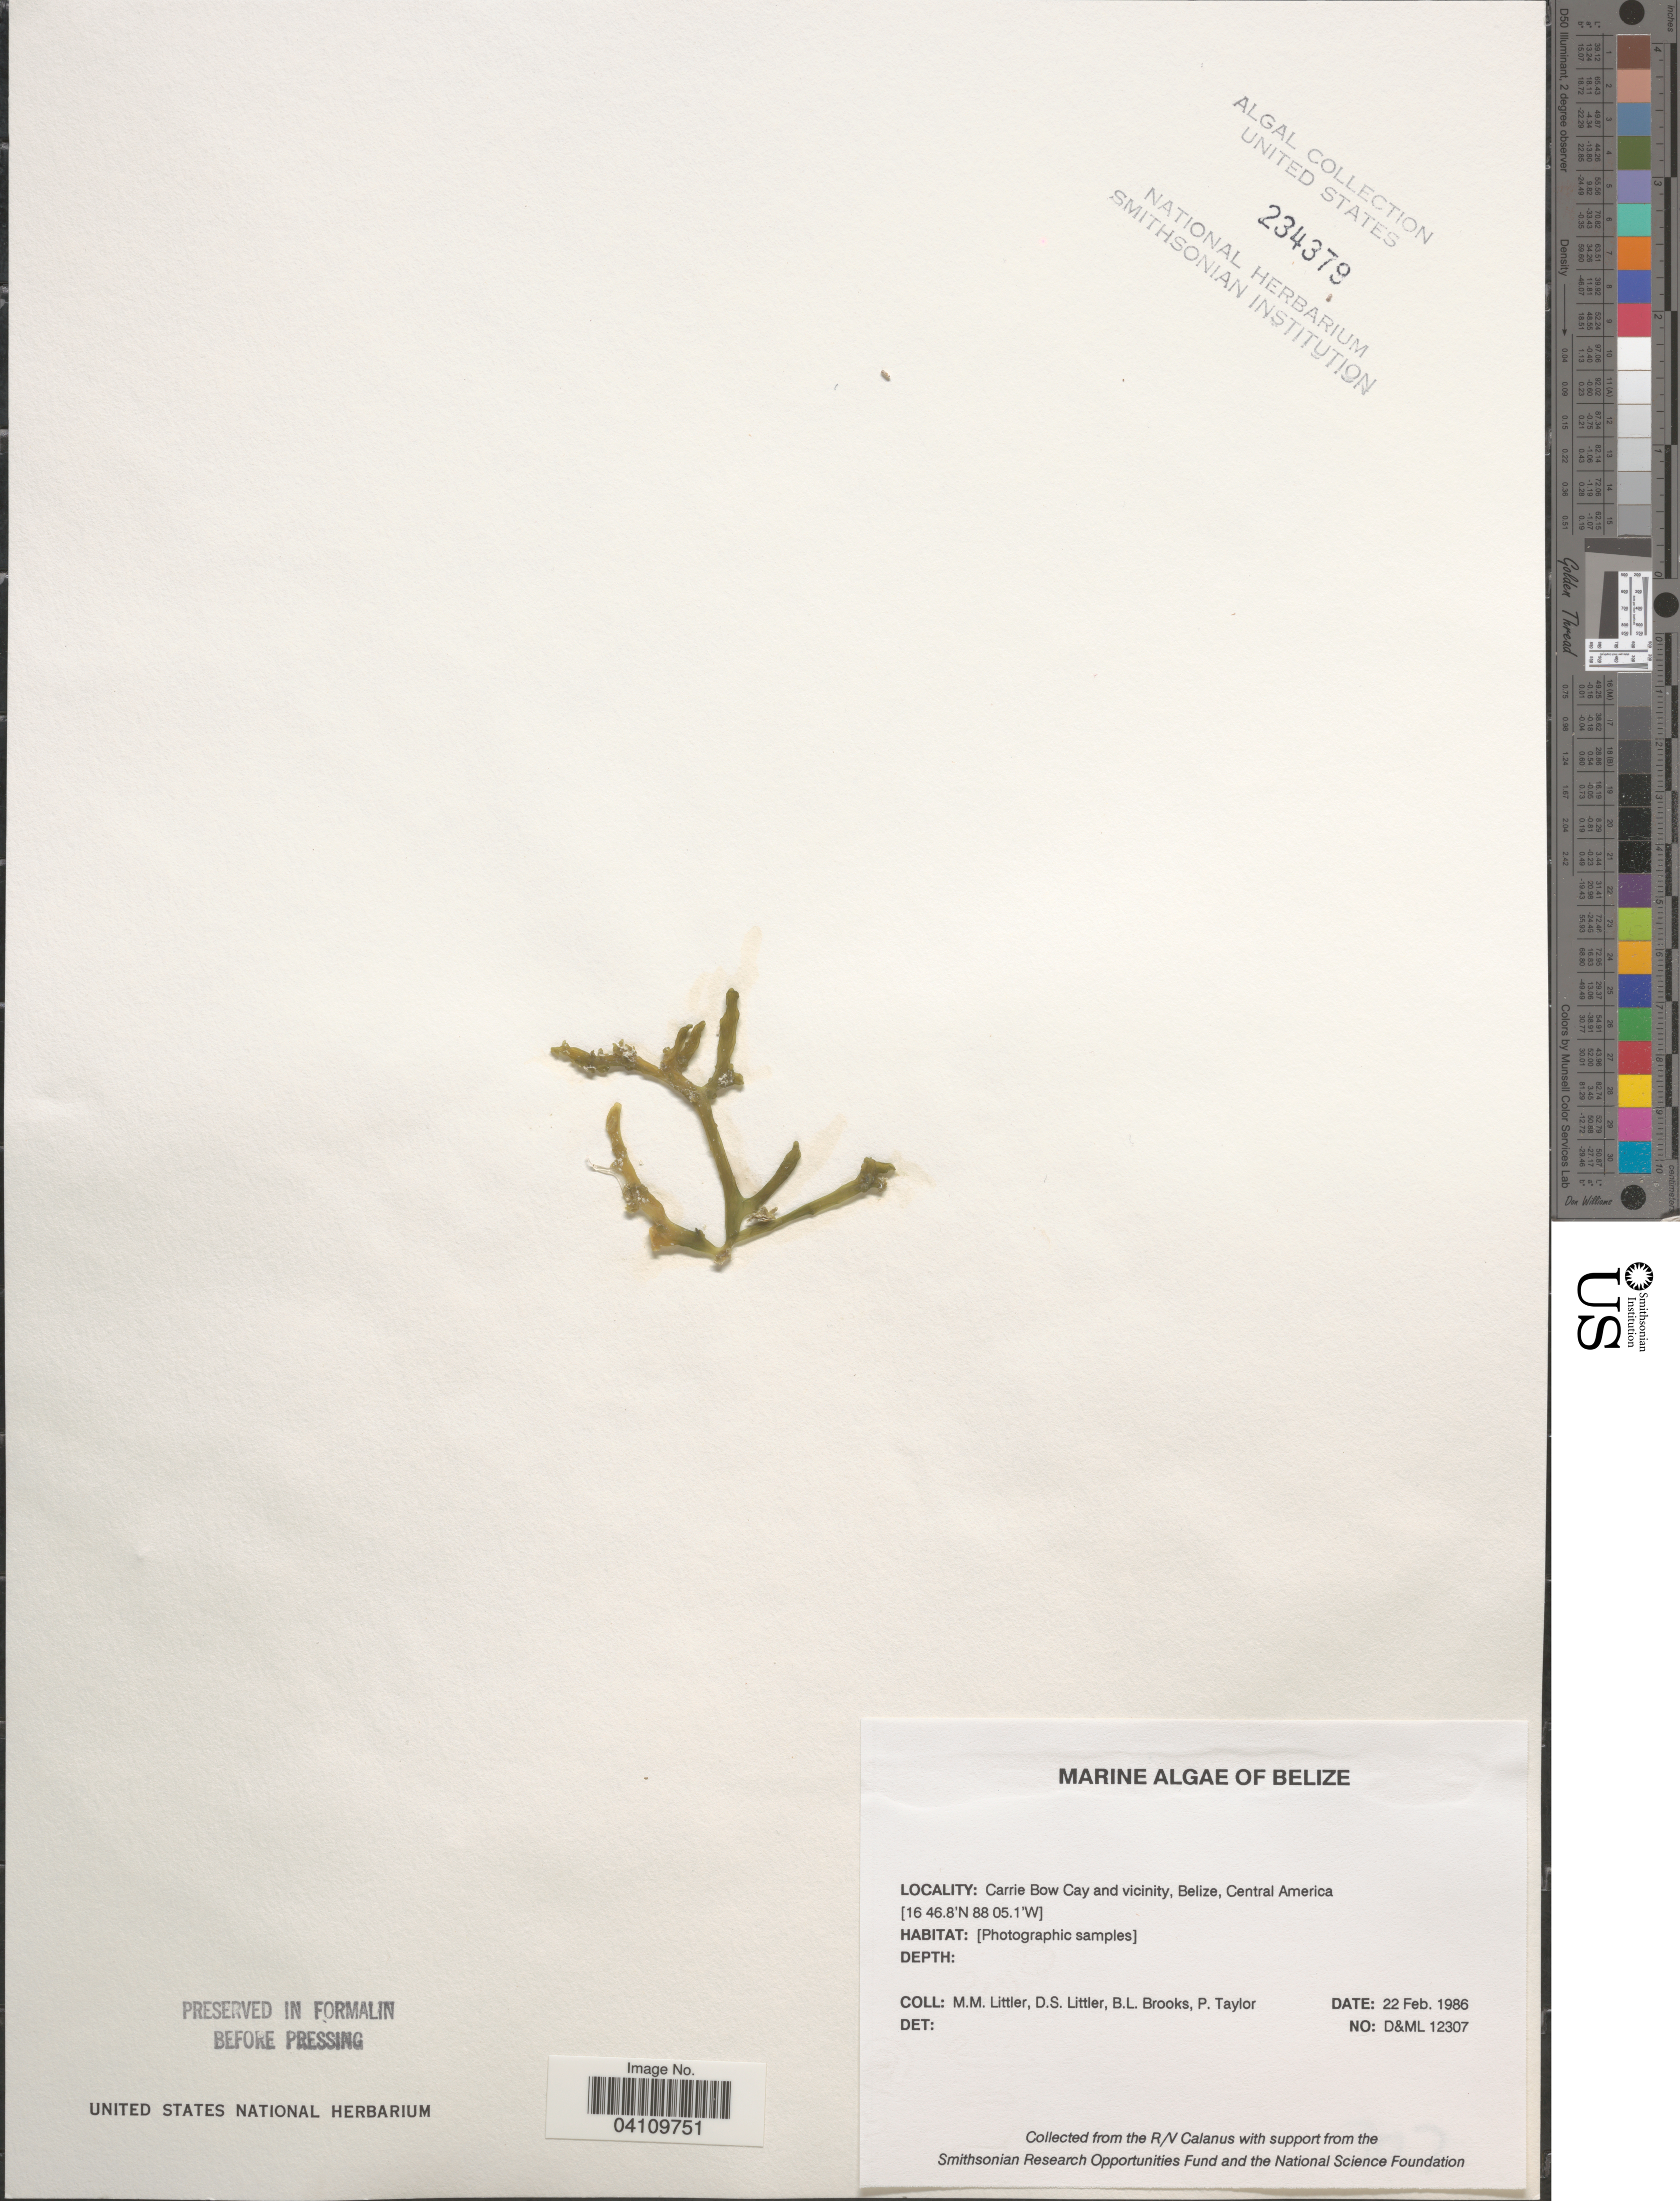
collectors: D. S. Littler, B. Brooks & P. Taylor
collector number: D&ML 12307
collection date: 1986-02-22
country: Belize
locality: Carrie Bow Cay and vicinity.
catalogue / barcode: US 234379